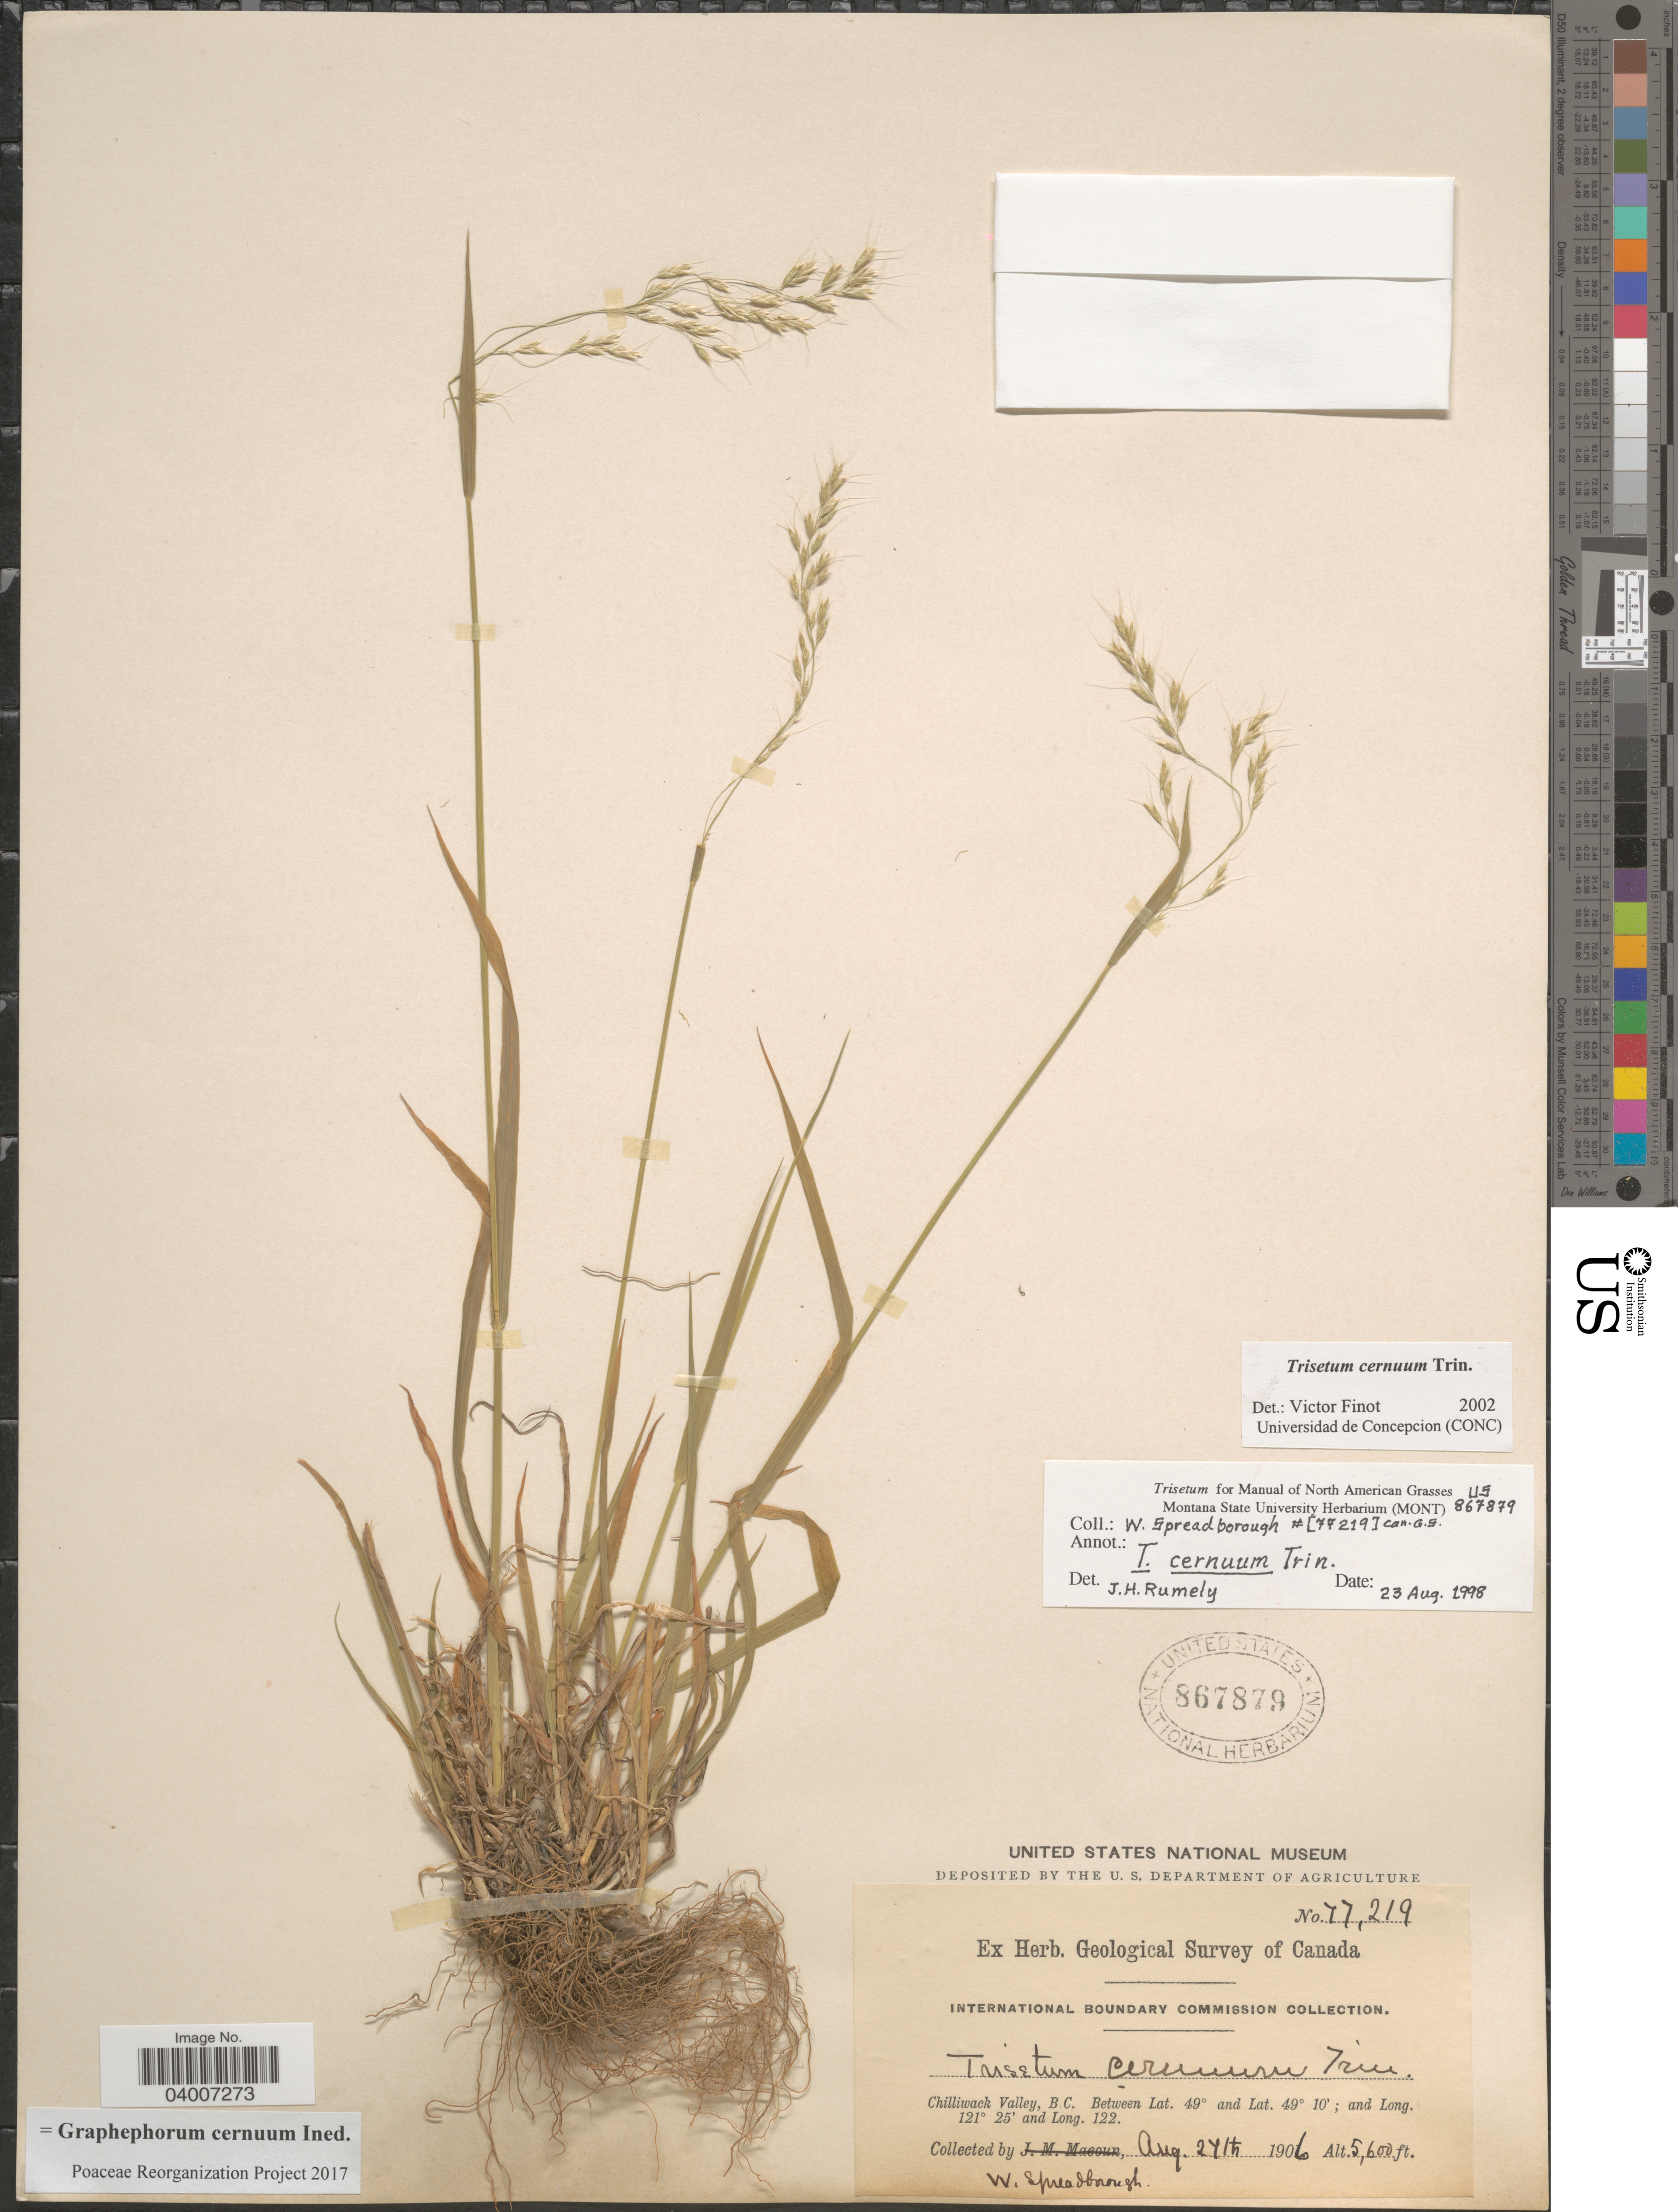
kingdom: Plantae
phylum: Tracheophyta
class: Liliopsida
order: Poales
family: Poaceae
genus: Graphephorum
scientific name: Graphephorum cernuum ined.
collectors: W. Spreadborough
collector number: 77219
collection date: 1906-08-27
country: Canada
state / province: British Columbia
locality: Chilliwack Valley.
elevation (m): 1707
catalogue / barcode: US 867879